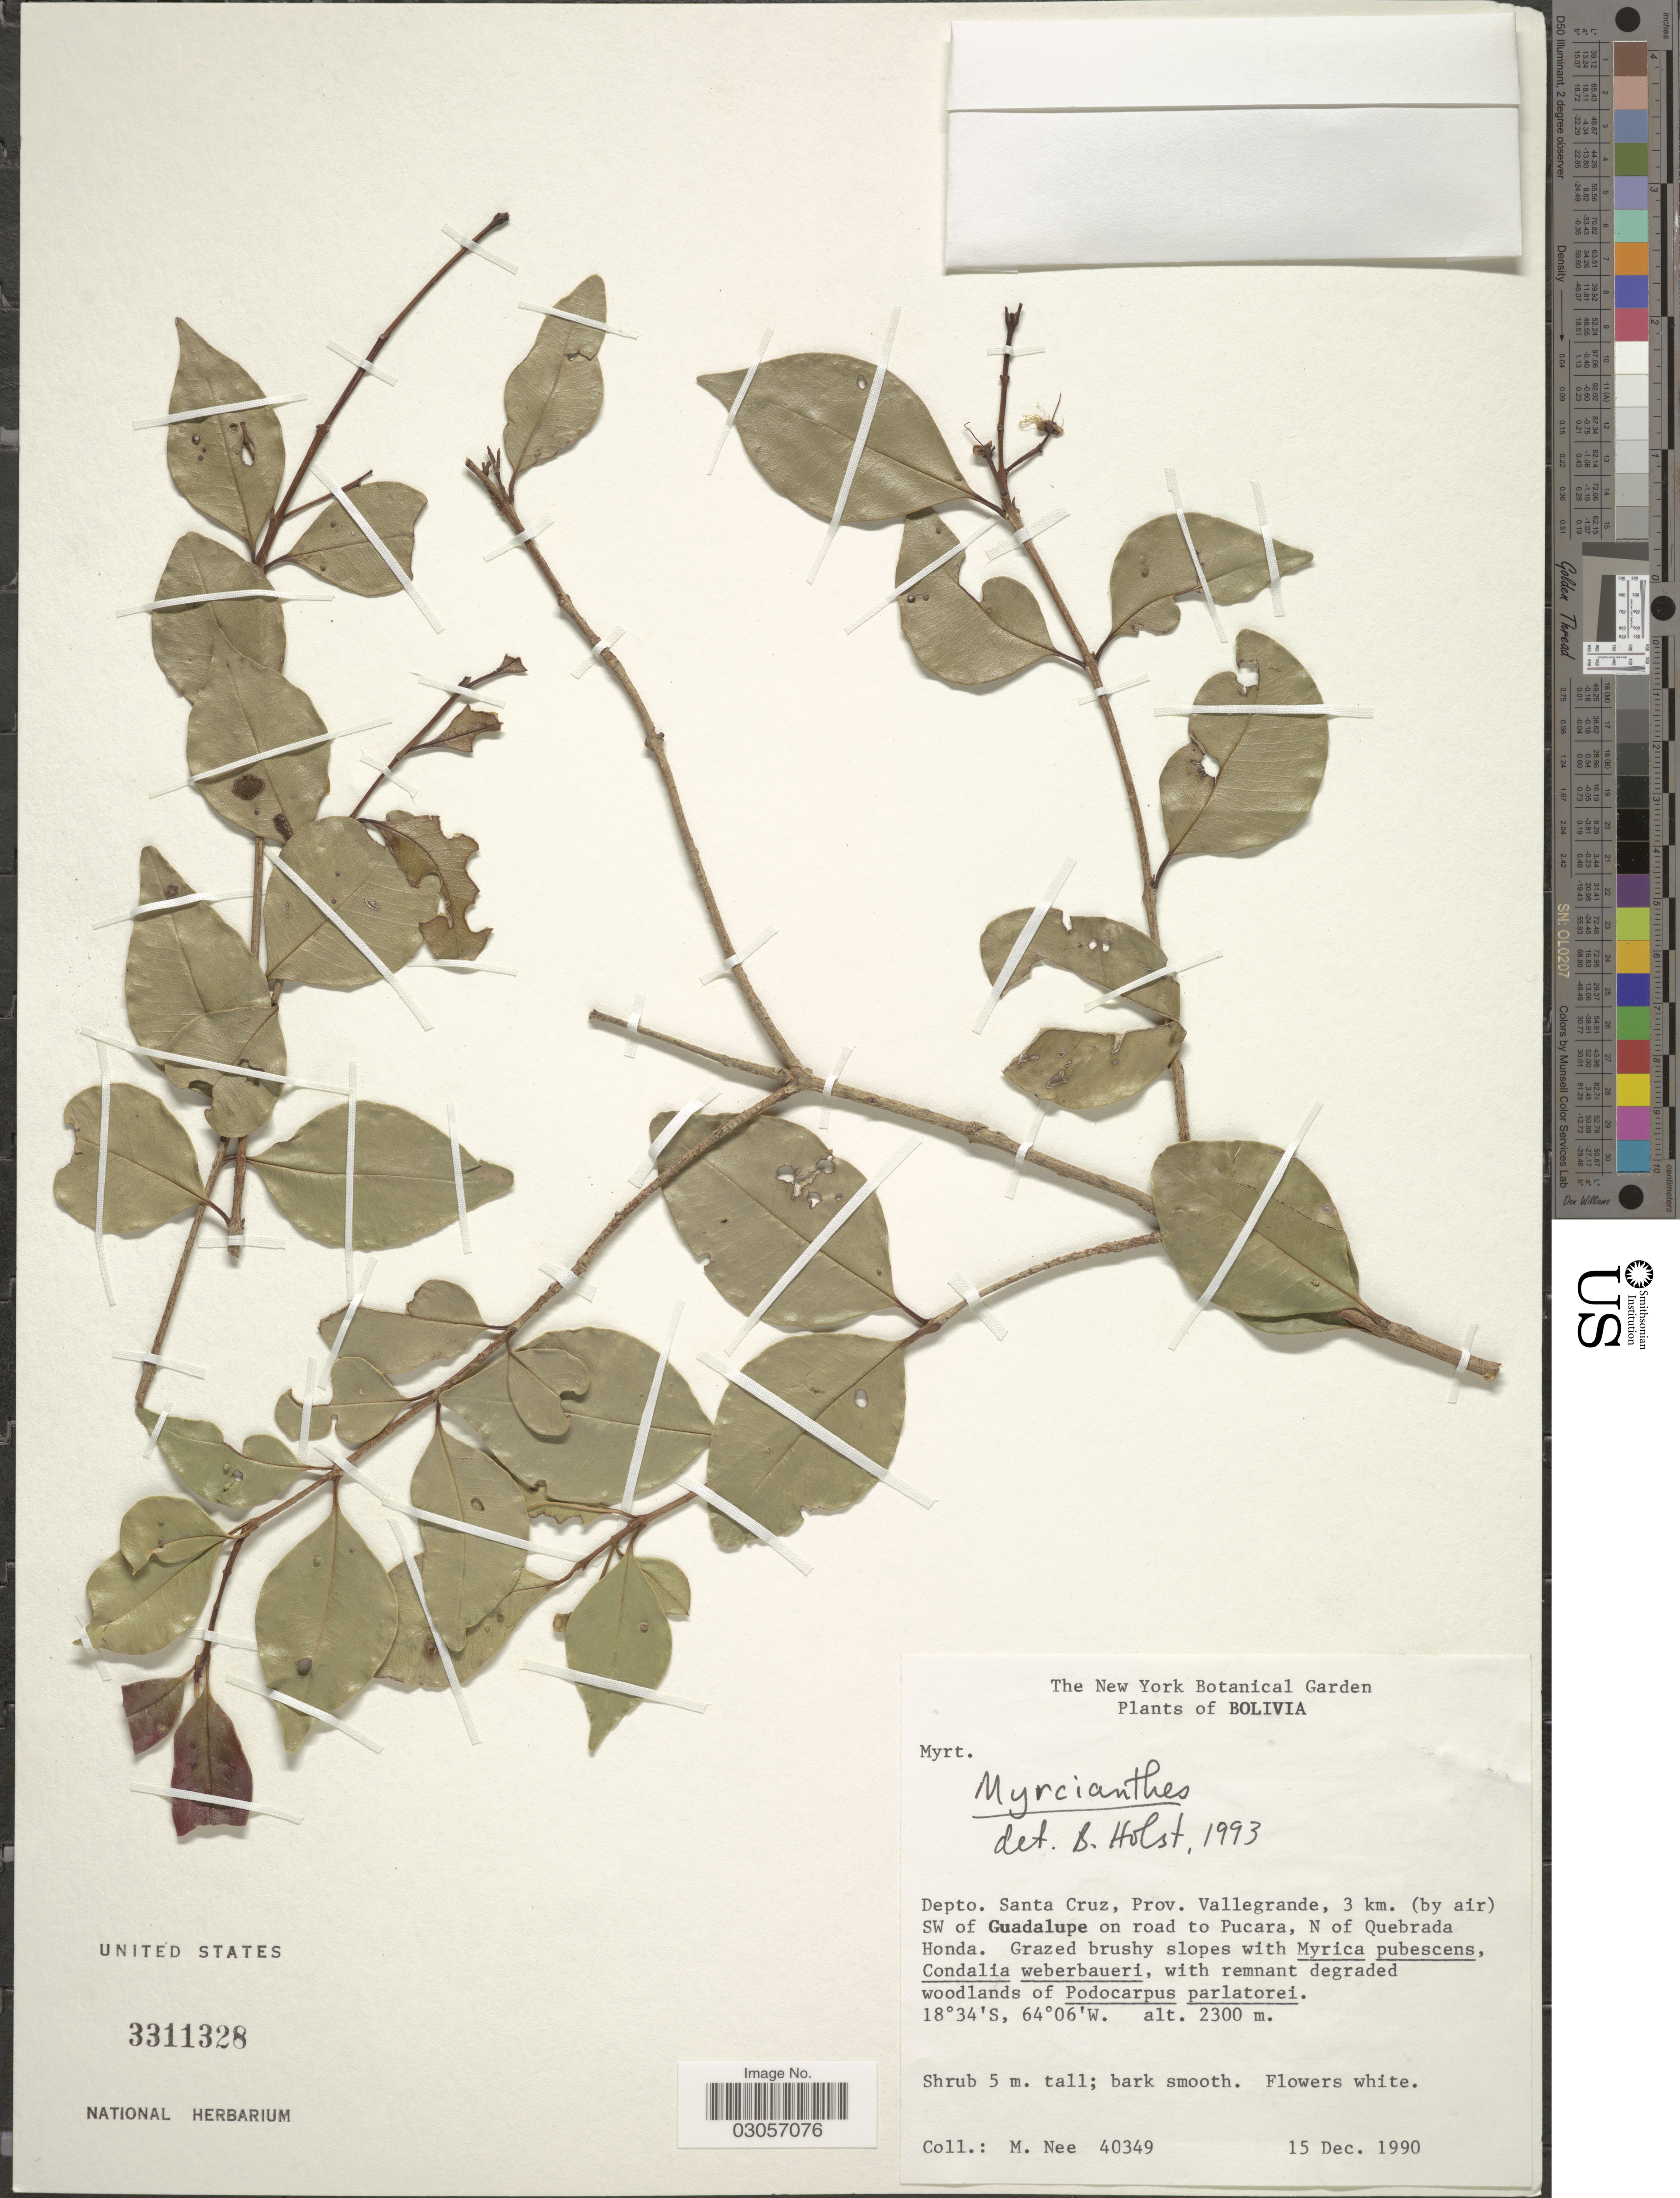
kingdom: Plantae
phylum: Tracheophyta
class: Magnoliopsida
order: Myrtales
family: Myrtaceae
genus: Myrcianthes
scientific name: Myrcianthes sp.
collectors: M. Nee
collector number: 40349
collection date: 1990-12-15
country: Bolivia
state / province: Santa Cruz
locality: Depto. Santa Cruz, Prov. Vallegrande, 3 km. (by air) SW of Guadalupe on road to Pucara, N of Quebrada Honda.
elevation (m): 2300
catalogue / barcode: US 3311328